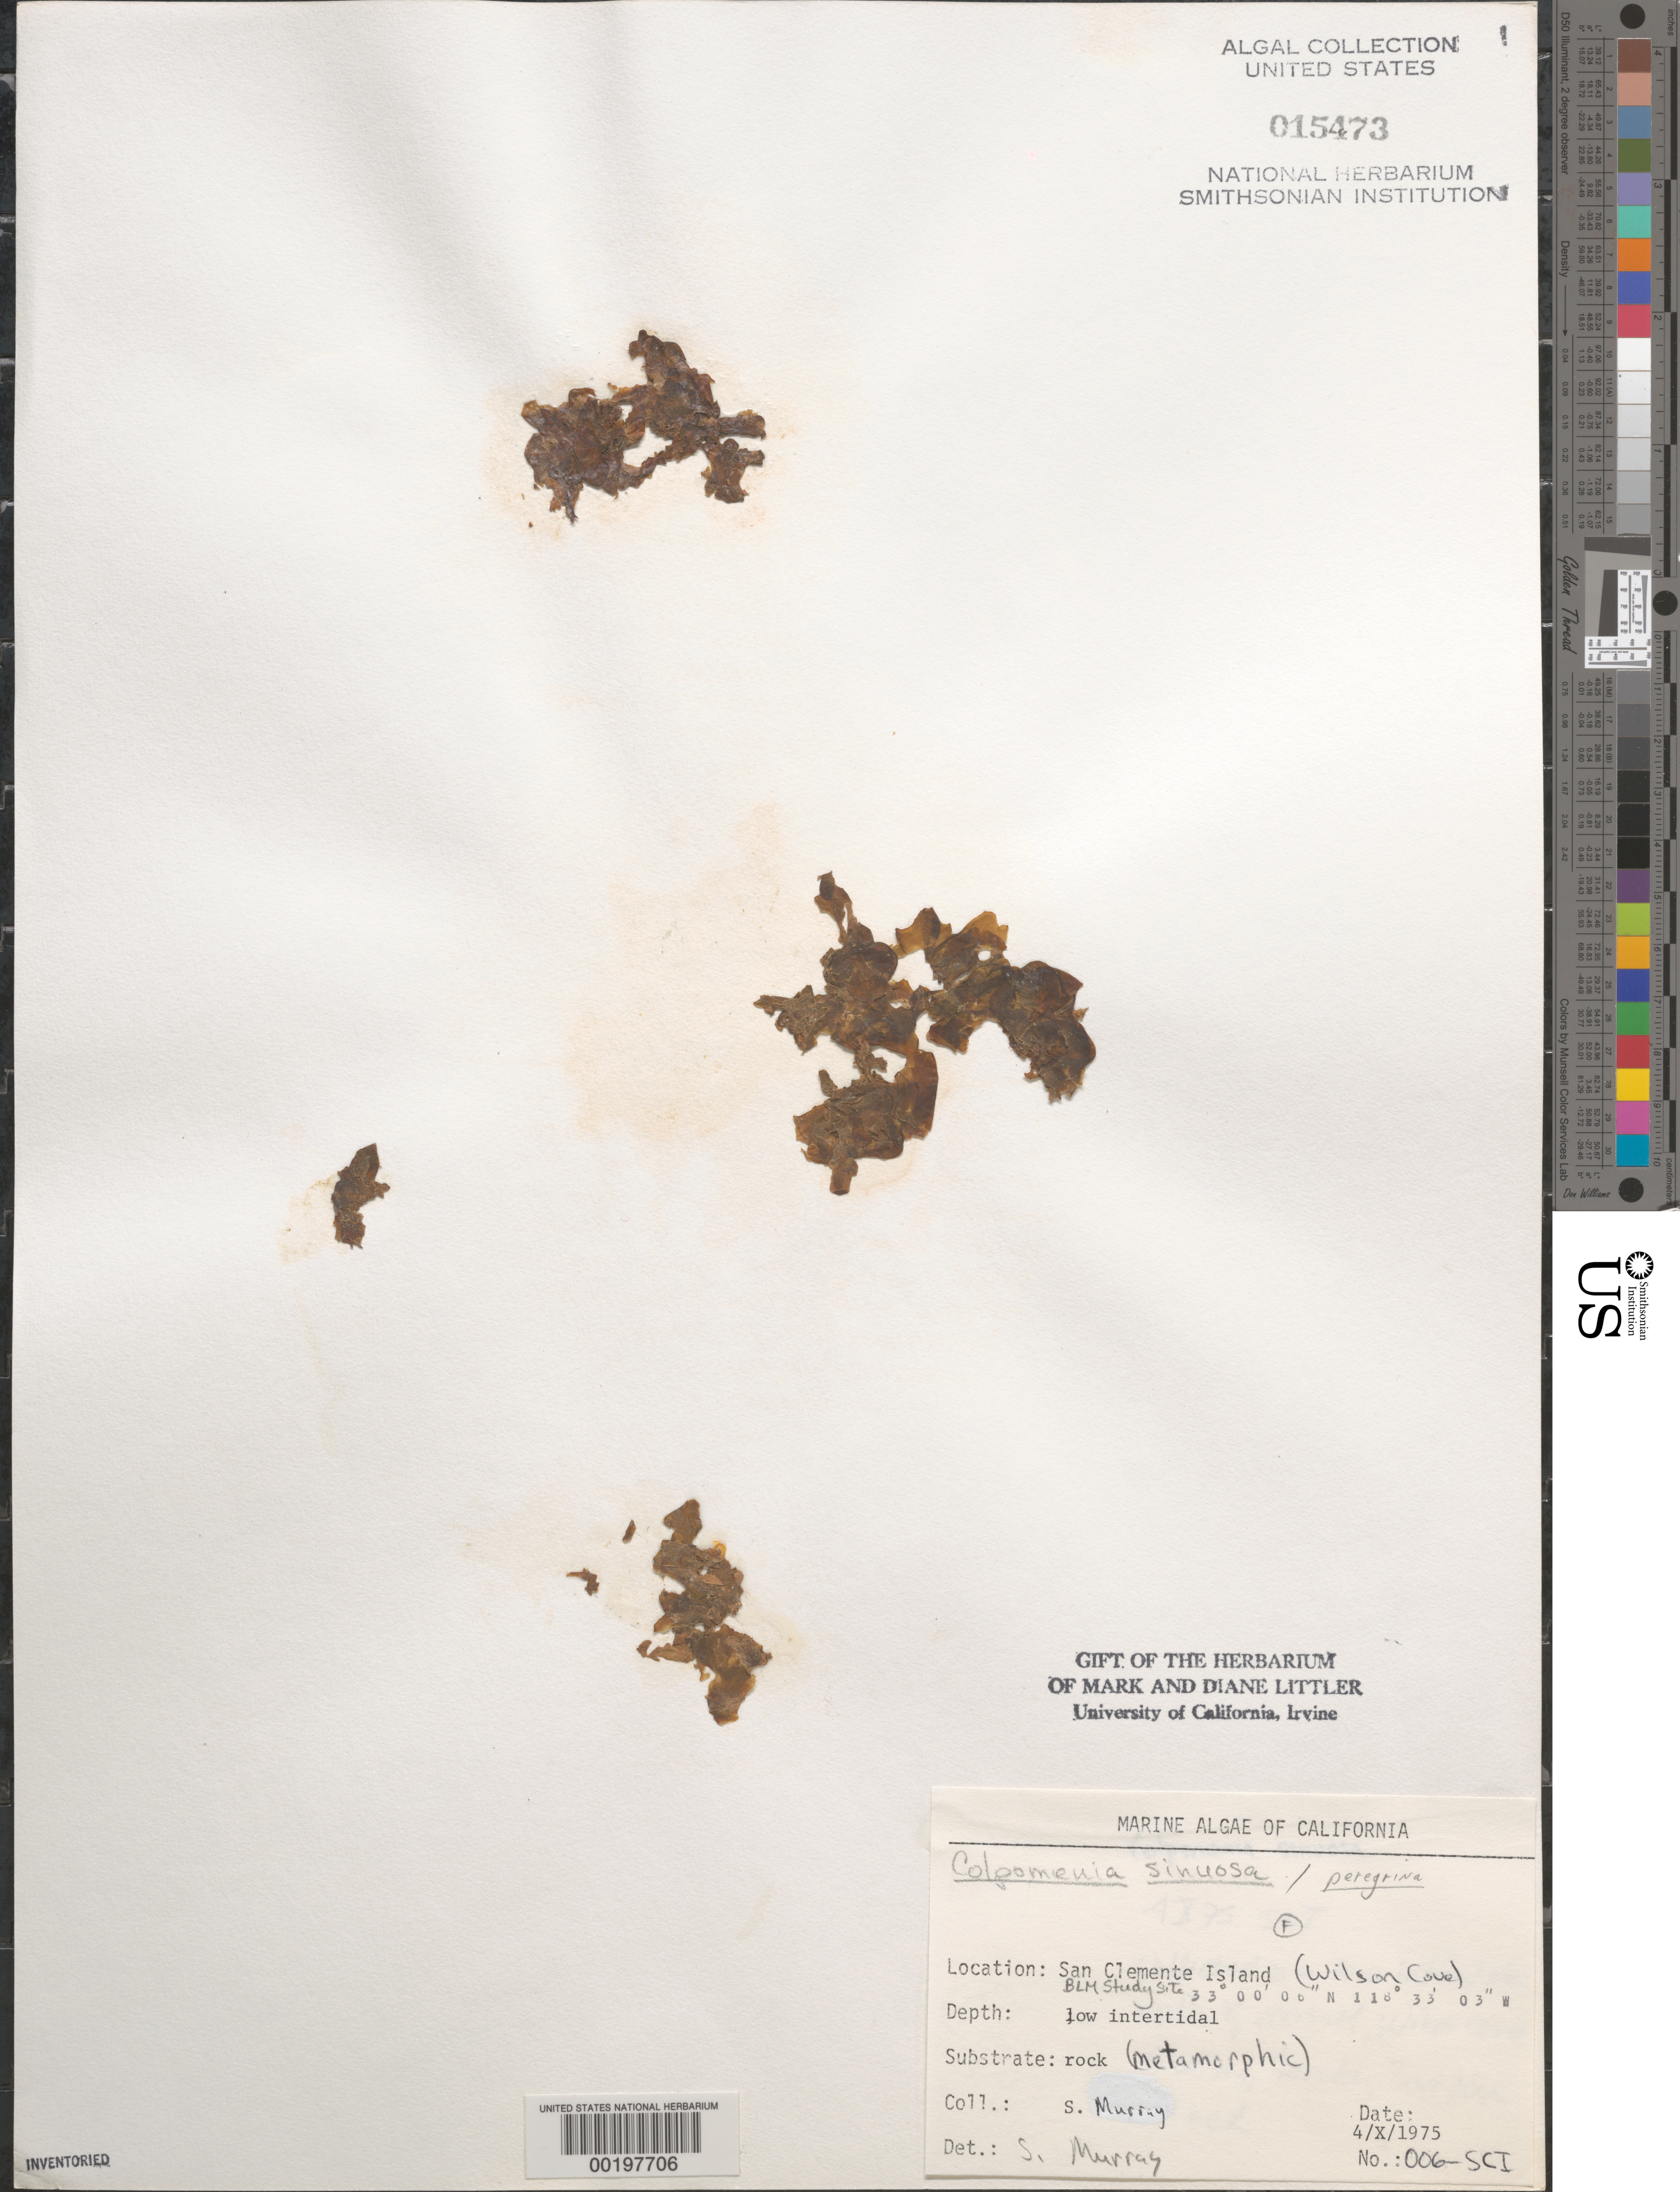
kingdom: Chromista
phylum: Ochrophyta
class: Phaeophyceae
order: Scytosiphonales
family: Scytosiphonaceae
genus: Colpomenia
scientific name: Colpomenia sinuosa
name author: (K. Mert. ex Roth) Derbes & Solier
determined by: Murray, S. N.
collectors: S. N. Murray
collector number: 006-SCI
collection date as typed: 04 Oct 1975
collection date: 1975-10-04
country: United States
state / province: California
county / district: Los Angeles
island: San Clemente Island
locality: Wilson Cove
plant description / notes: BLM-SOCALBIGHT Rocky Intertidal Survey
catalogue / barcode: US 15473